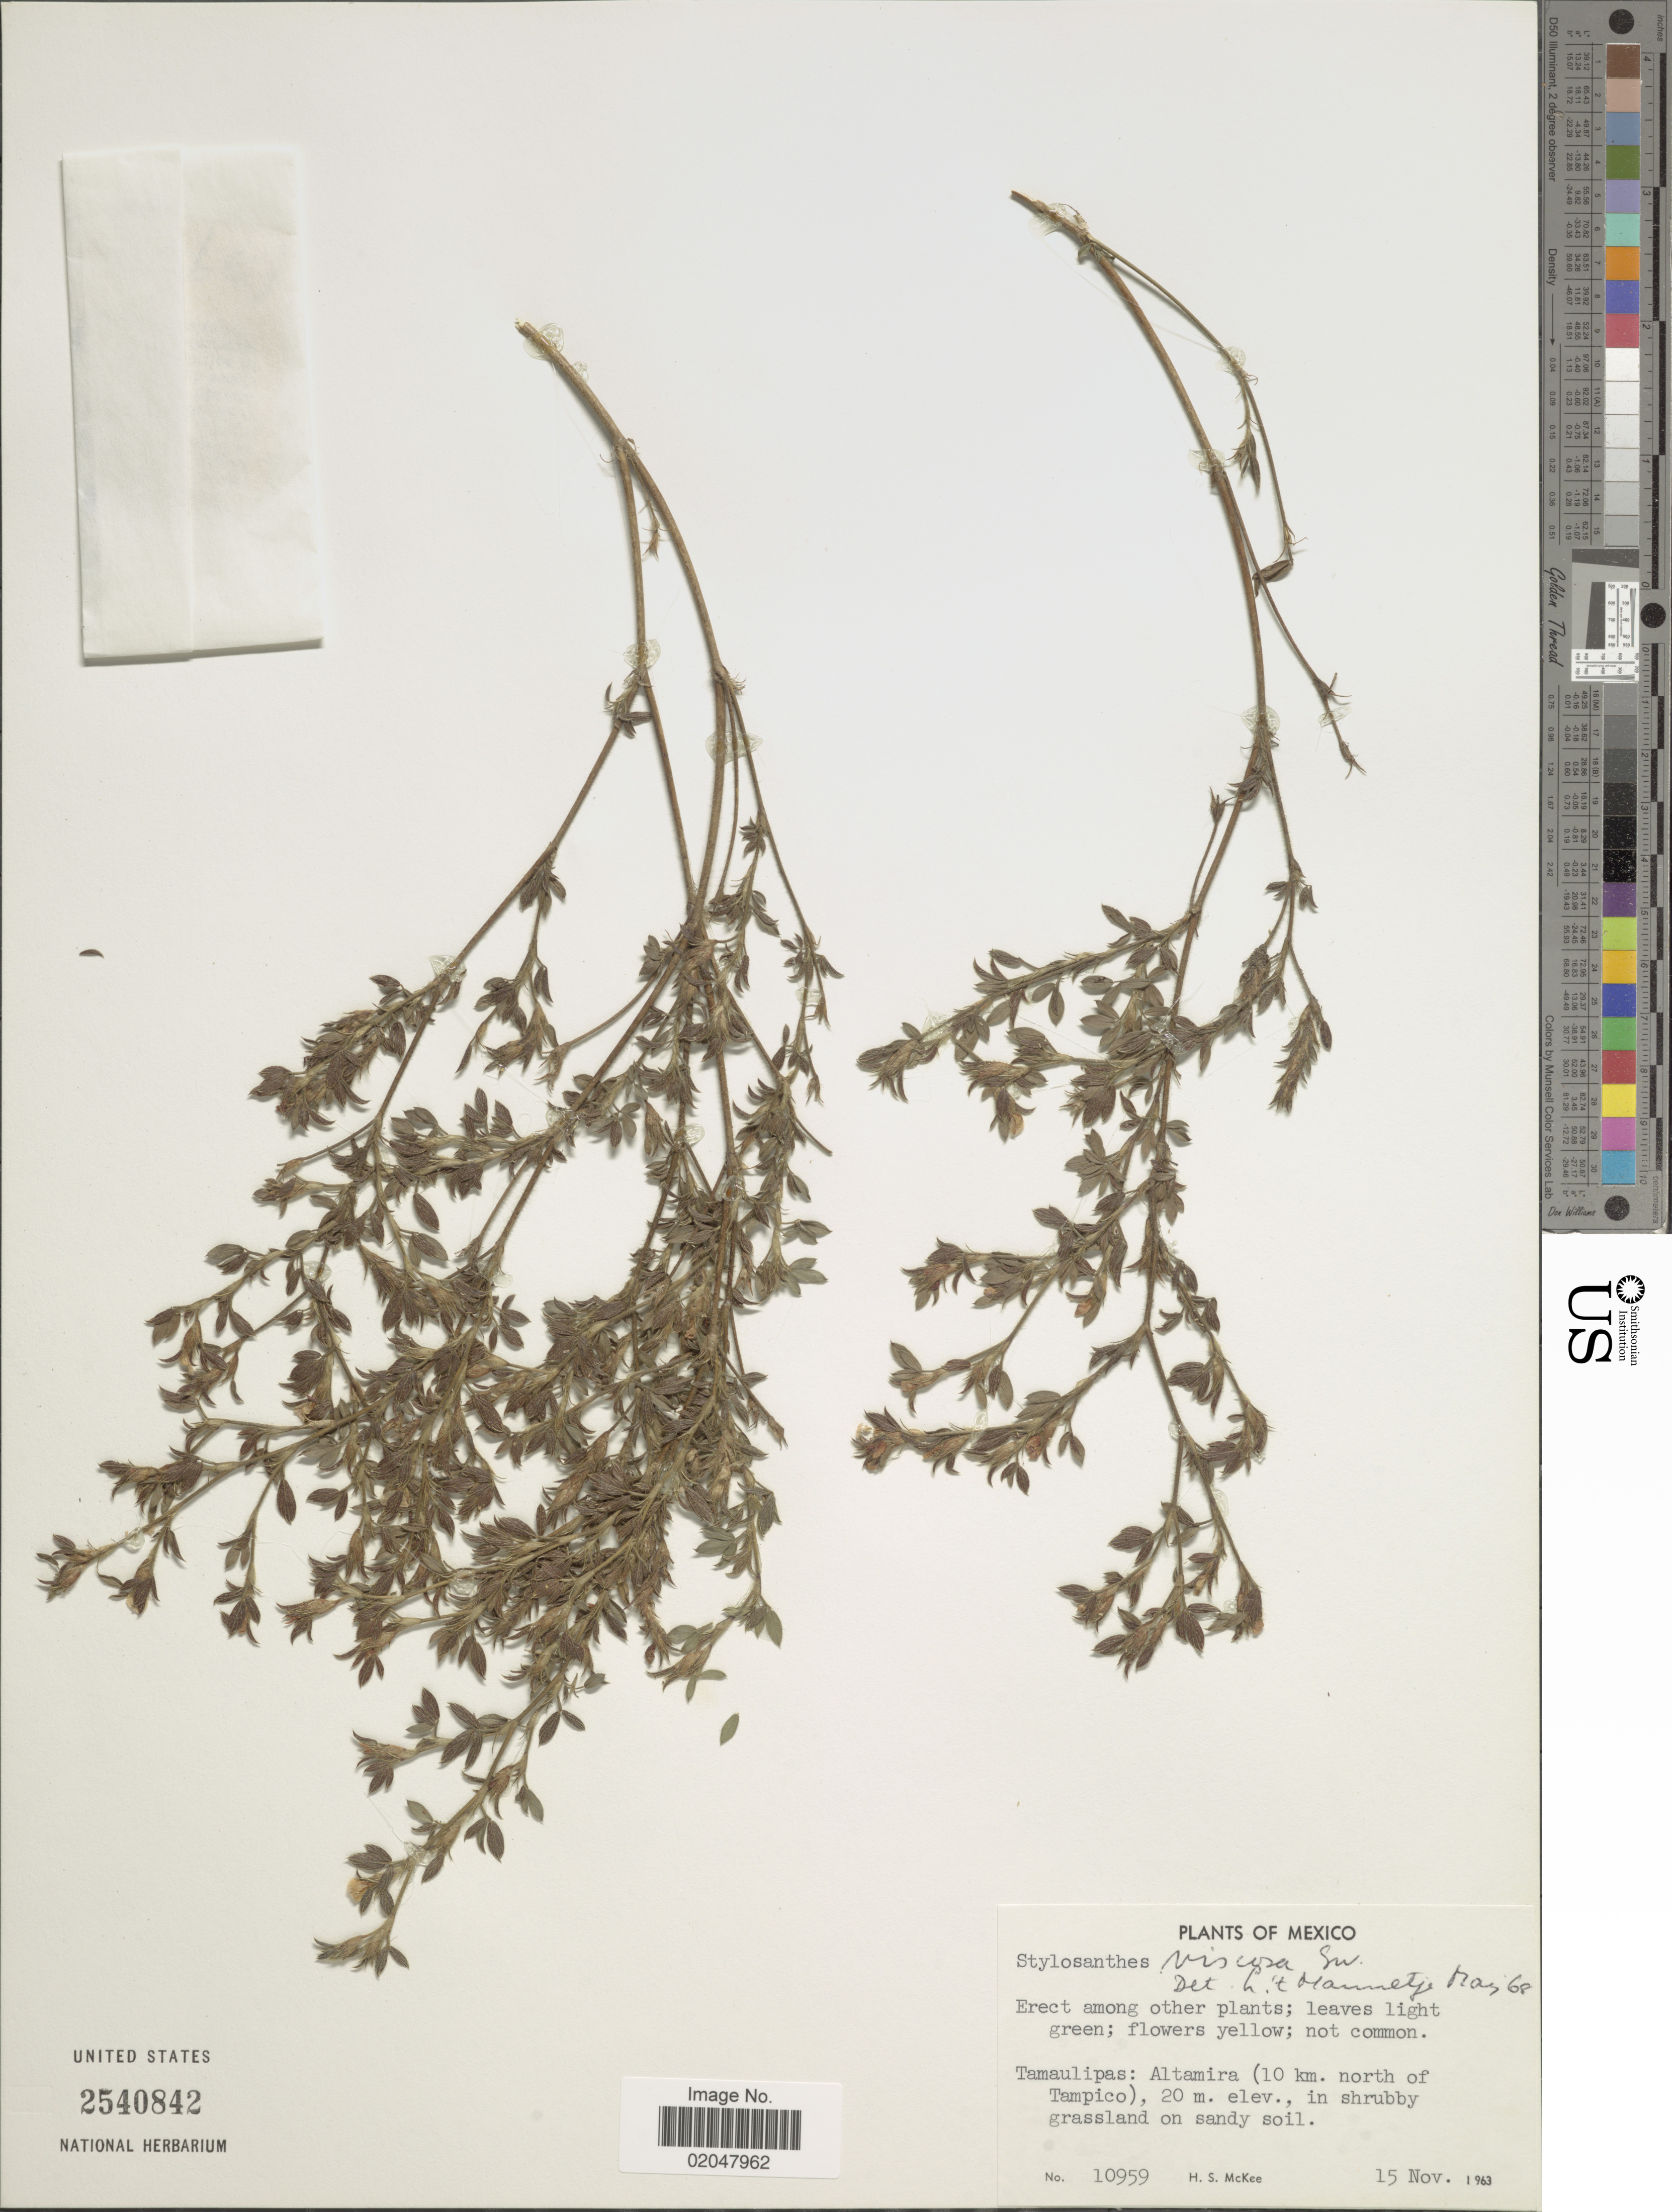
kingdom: Plantae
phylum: Tracheophyta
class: Magnoliopsida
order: Fabales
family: Fabaceae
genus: Stylosanthes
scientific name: Stylosanthes viscosa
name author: Sw.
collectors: H. S. McKee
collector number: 10959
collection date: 1963-11-15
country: Mexico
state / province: Tamaulipas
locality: Altamira (10 km north of Tampico)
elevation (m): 20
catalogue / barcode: US 2540842